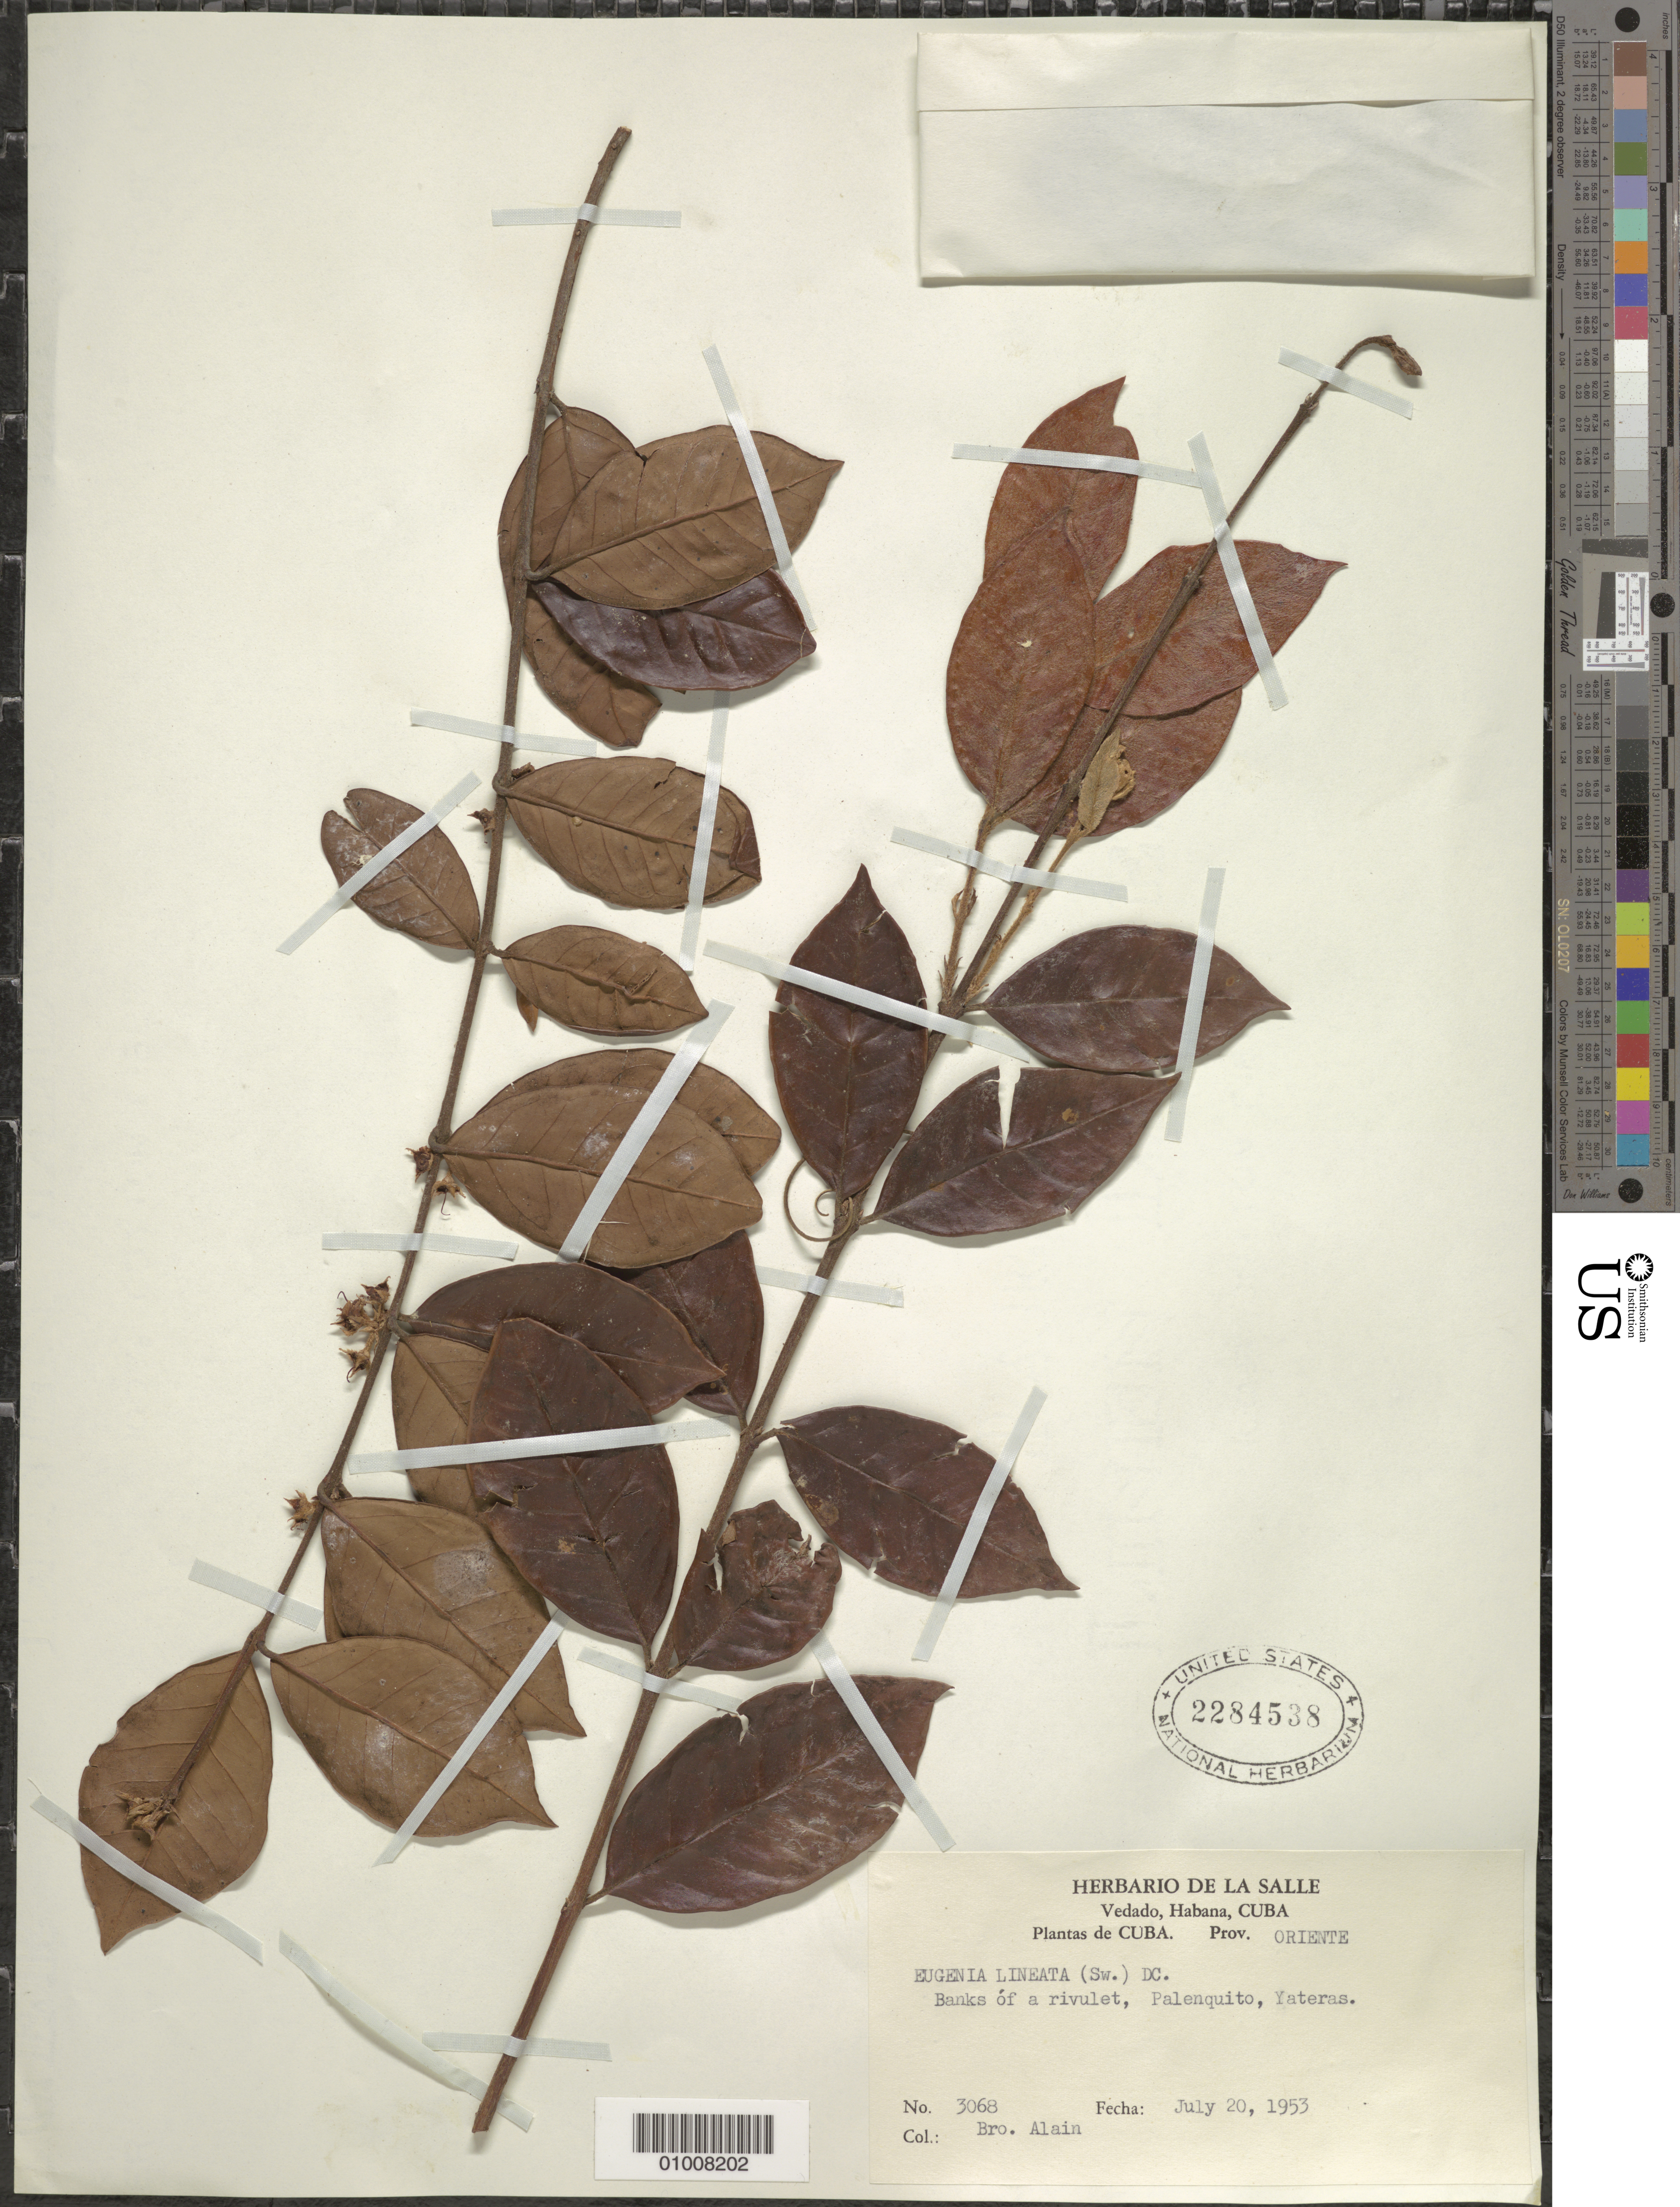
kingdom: Plantae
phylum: Tracheophyta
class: Magnoliopsida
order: Myrtales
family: Myrtaceae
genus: Eugenia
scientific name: Eugenia lineata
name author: (Sw.) DC.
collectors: A. H. Liogier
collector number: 3068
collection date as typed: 20 Jul 1953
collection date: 1953-07-20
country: Cuba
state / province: Oriente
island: Cuba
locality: Palenquito, Yateras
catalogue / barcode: US 2284538